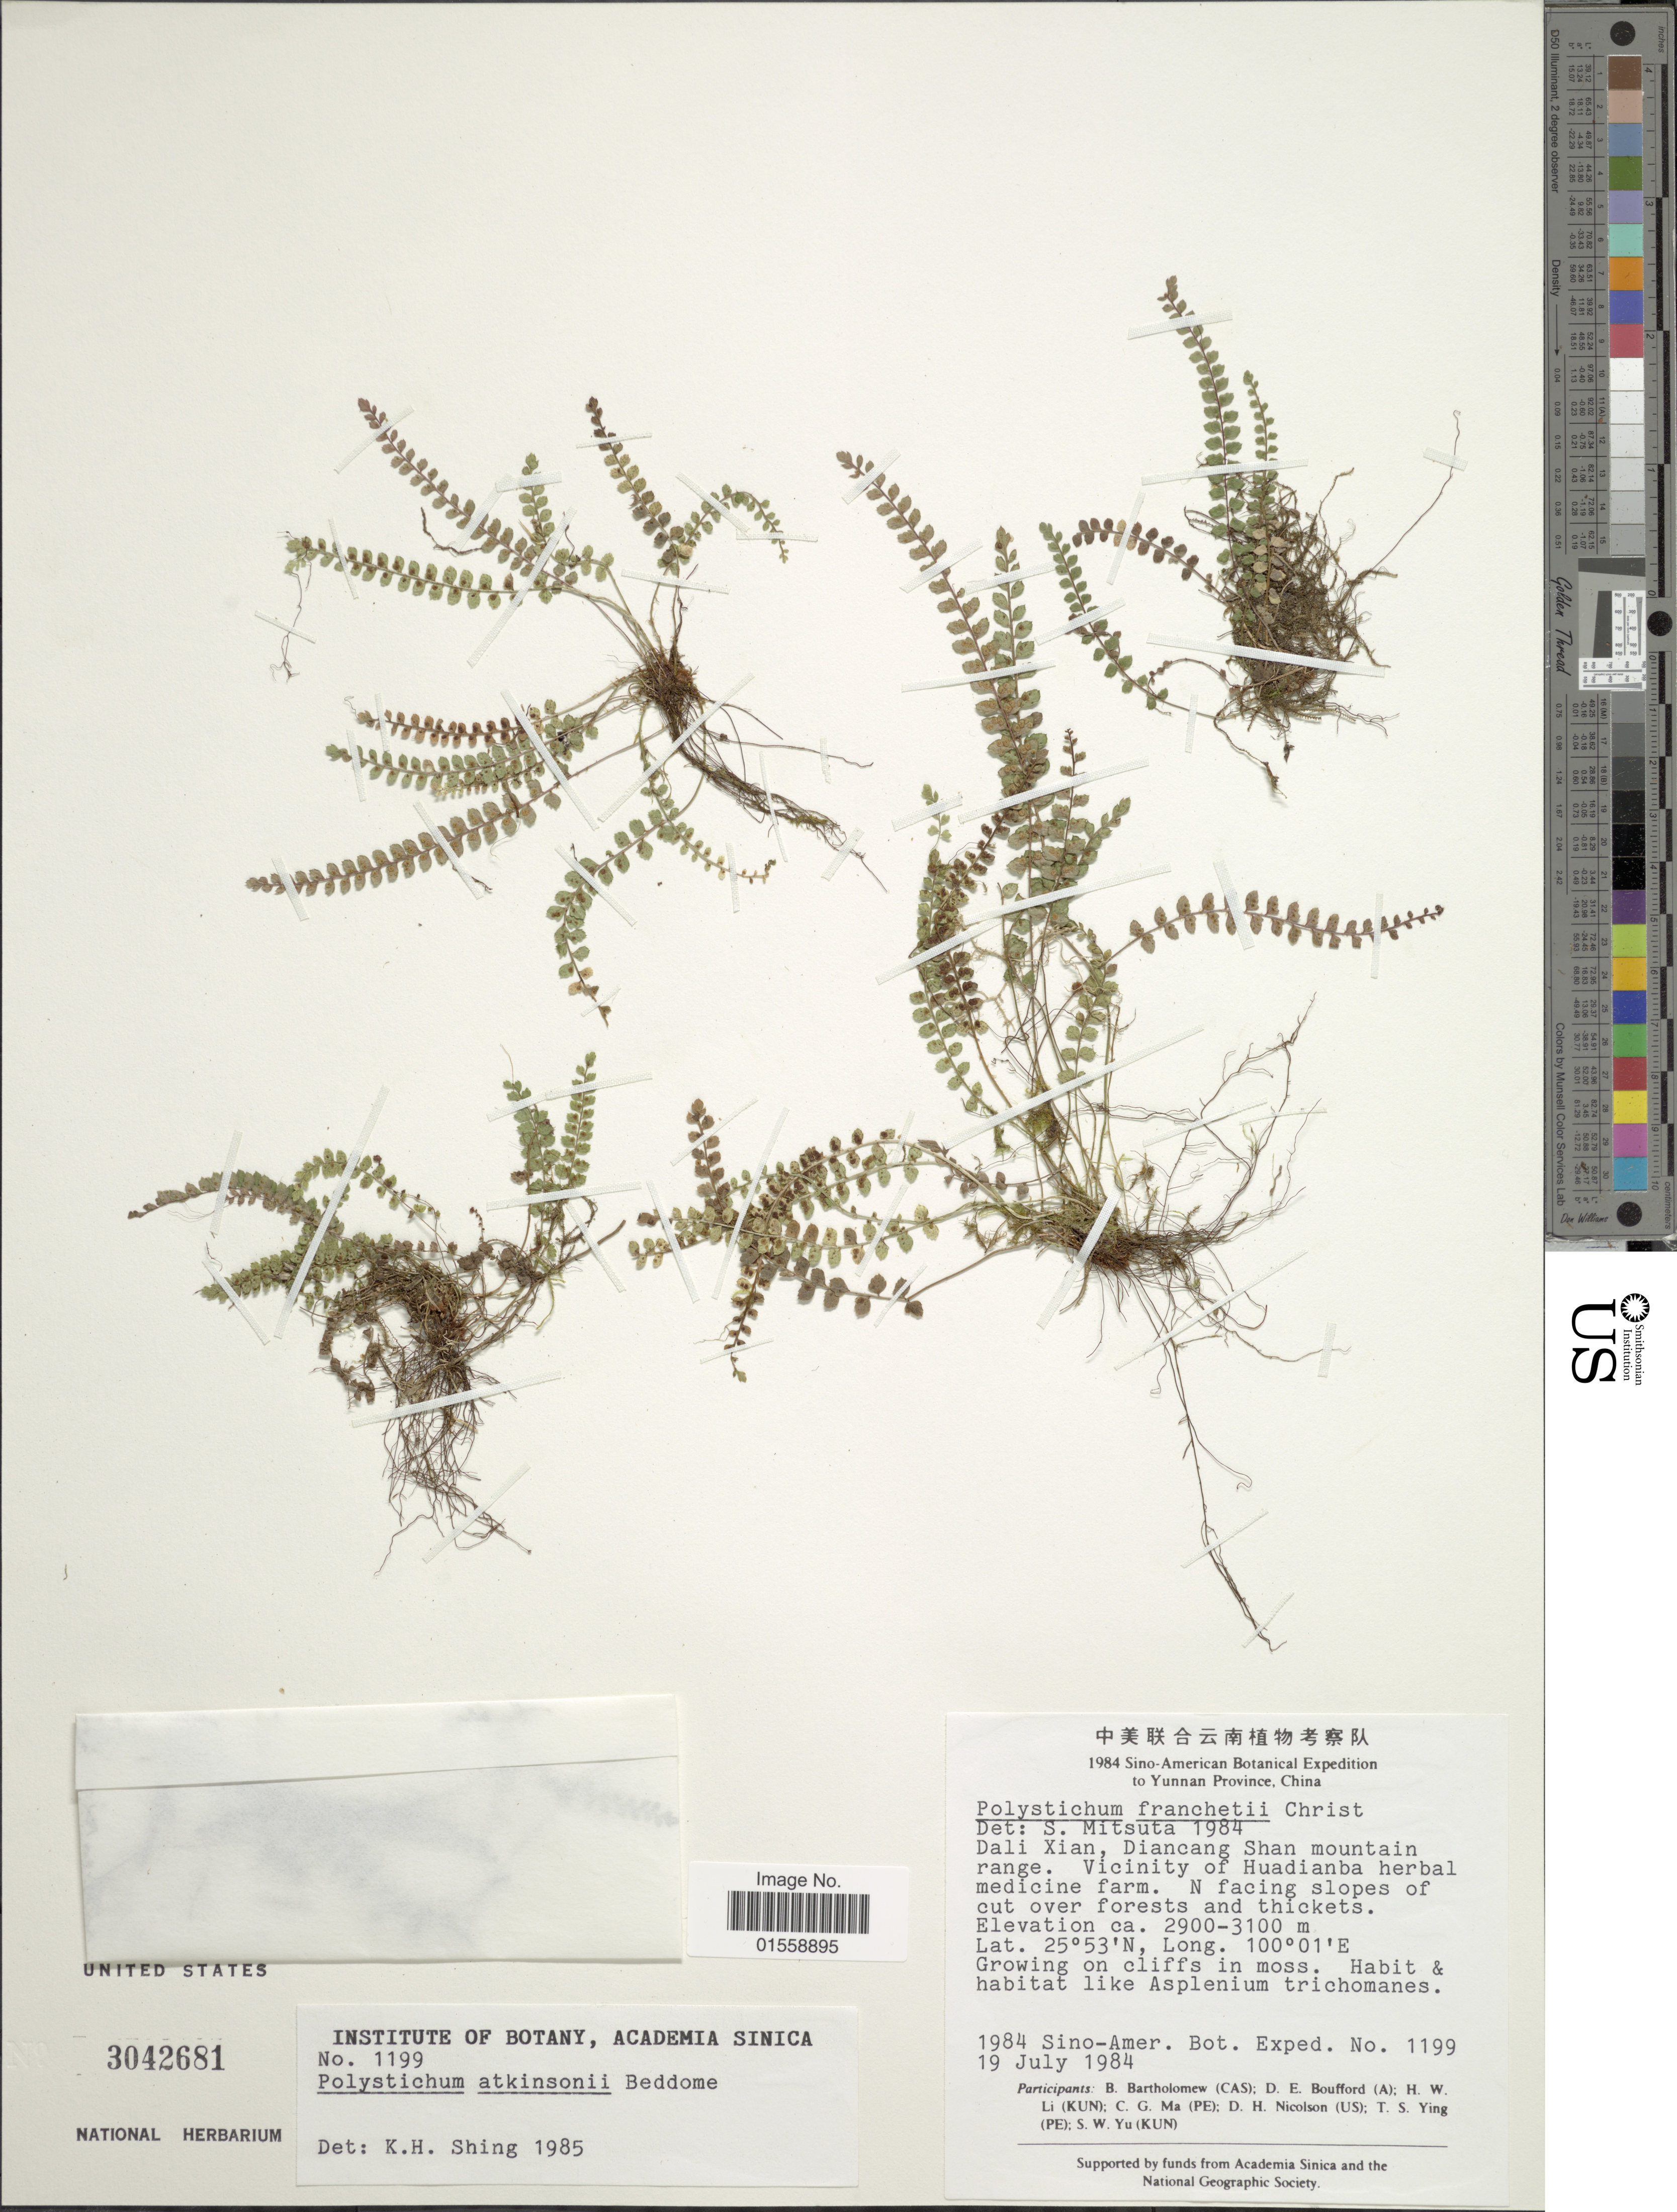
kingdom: Plantae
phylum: Tracheophyta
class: Polypodiopsida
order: Polypodiales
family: Dryopteridaceae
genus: Polystichum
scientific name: Polystichum atkinsonii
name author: Bedd.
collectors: Sino-Amer. Bot. Exped. 1984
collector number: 1199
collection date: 1984-07-19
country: China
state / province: Yunnan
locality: Yunnan Province, China, Dali Xian, Diancang Shan Mountain range, vicinity of Huadianba herbal medicine farm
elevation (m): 2900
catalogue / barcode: US 3042681